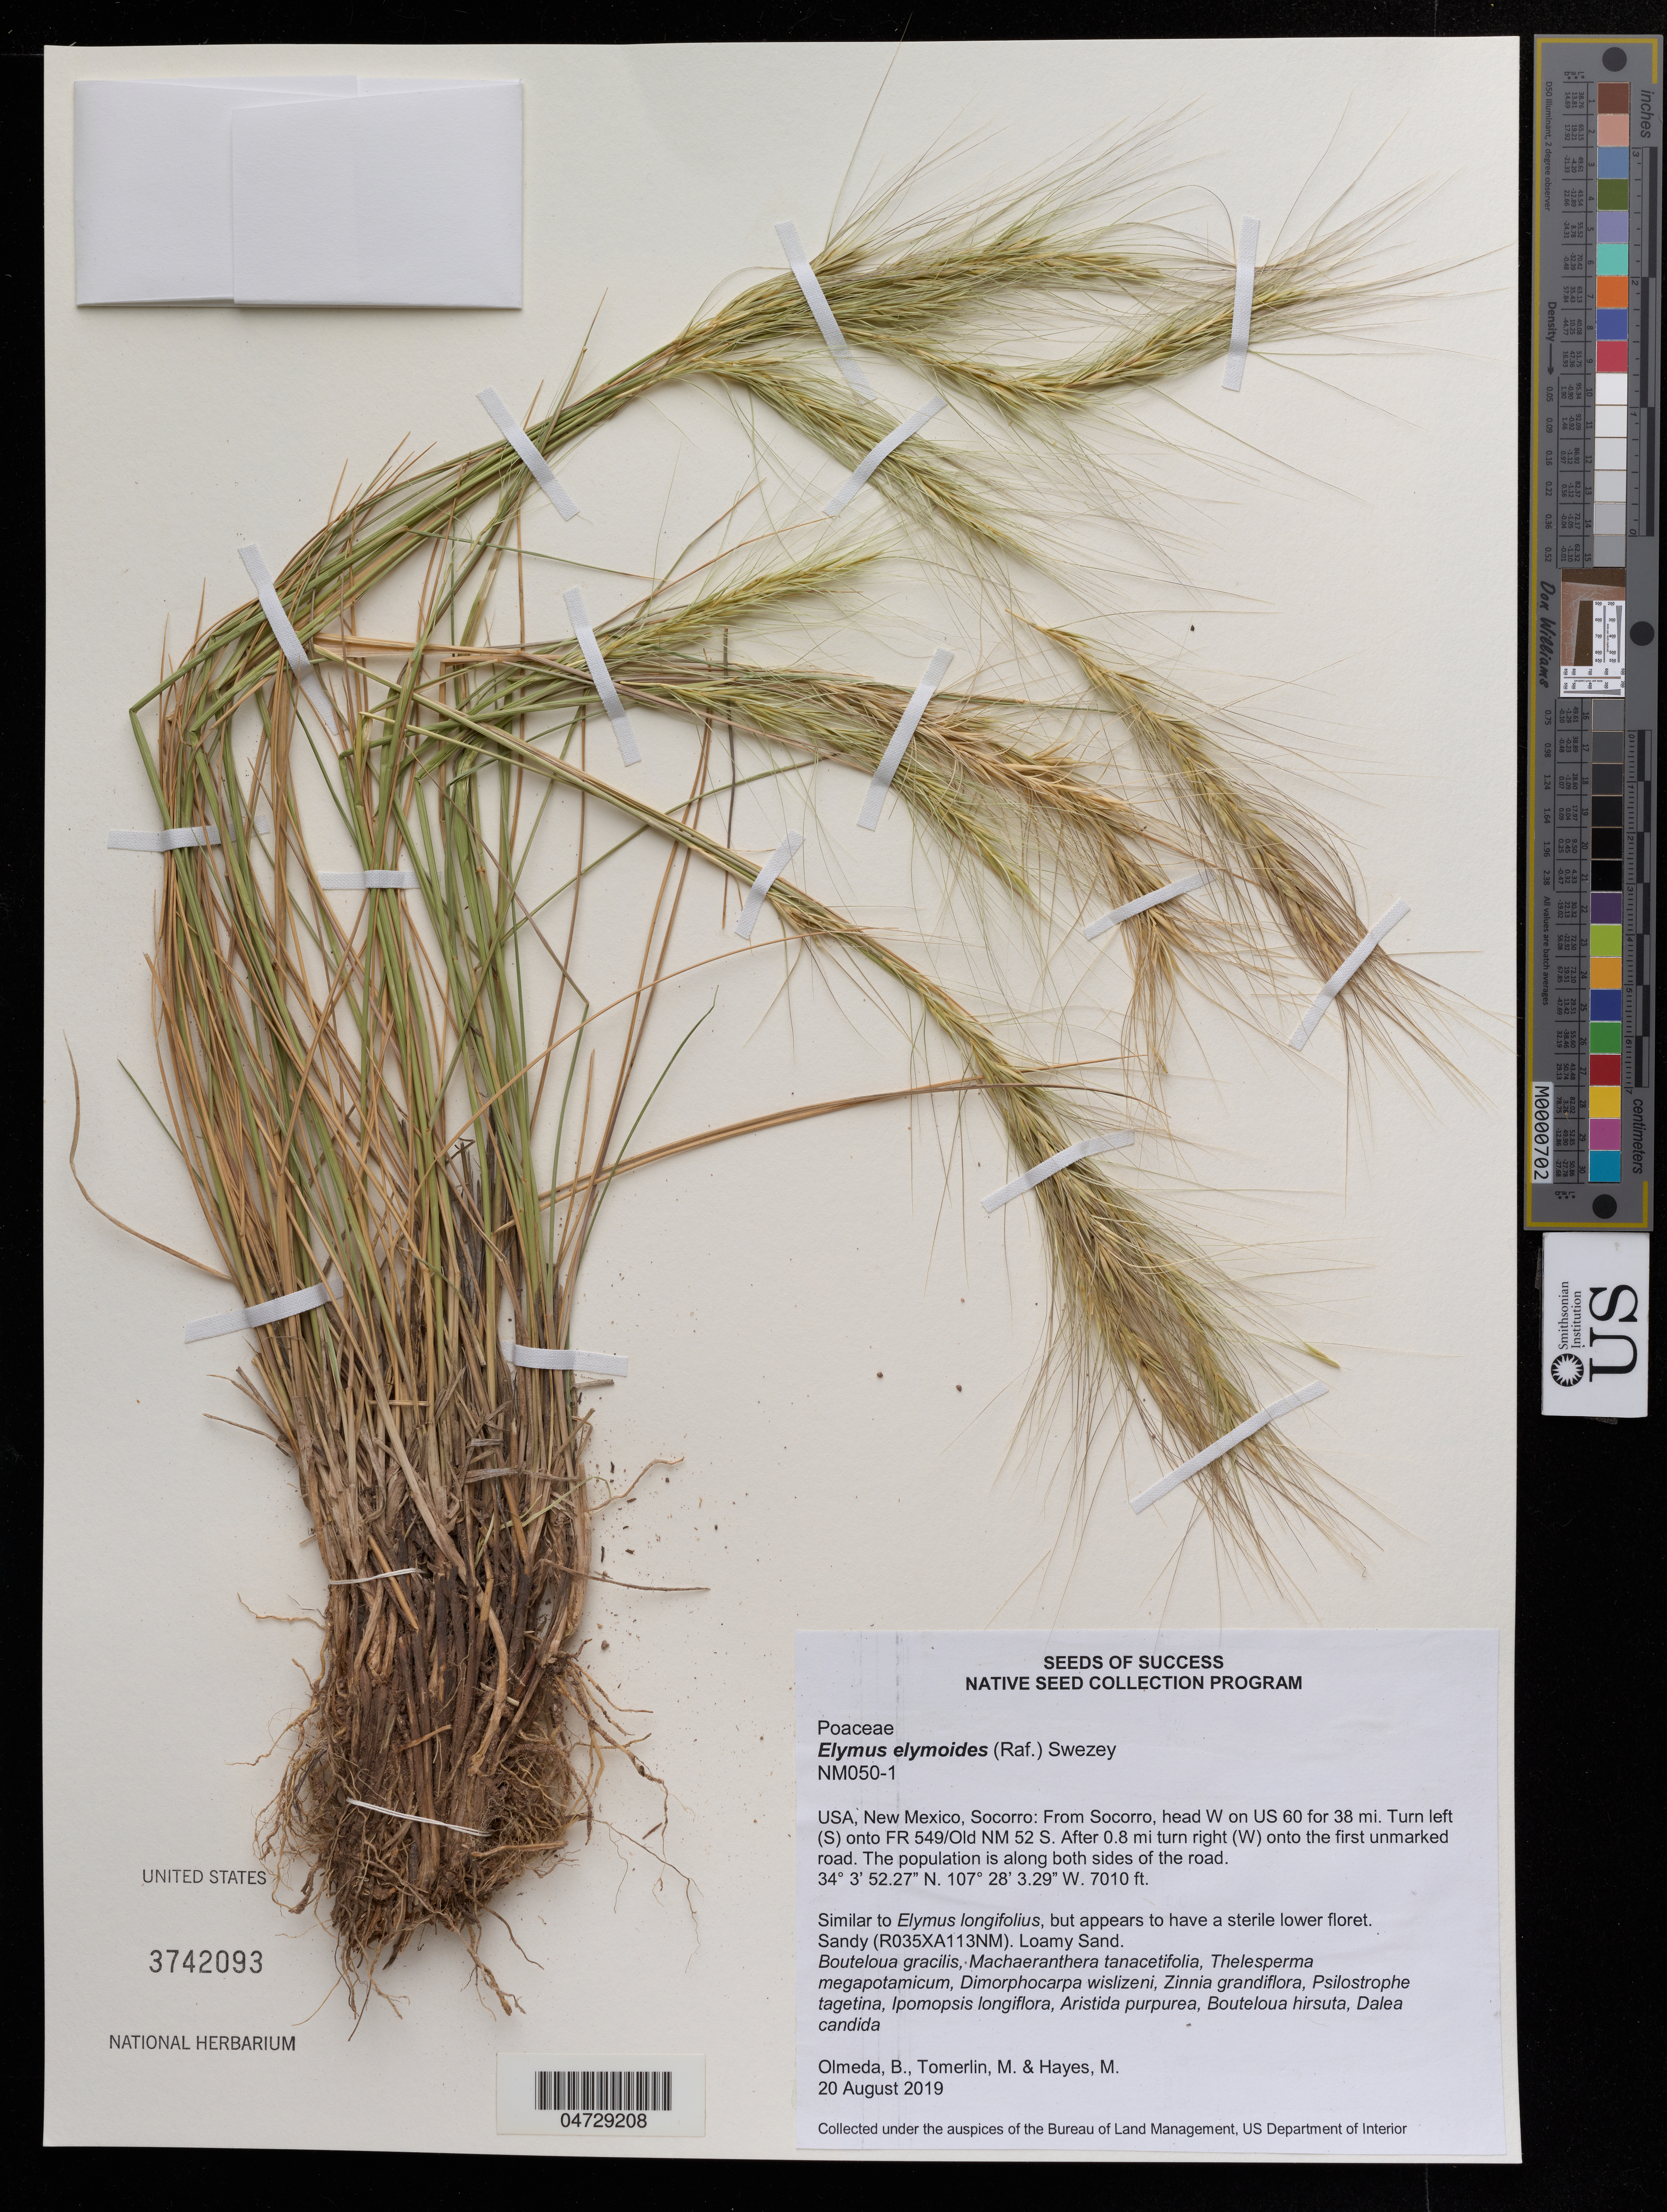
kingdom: Plantae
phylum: Tracheophyta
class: Liliopsida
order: Poales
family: Poaceae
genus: Elymus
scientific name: Elymus elymoides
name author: (Raf.) Swezey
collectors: B. Olmeda, M. Tomerlin & M. Hayes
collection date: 2019-08-20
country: United States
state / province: New Mexico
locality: Socorro: From Soccoro, head W on US 60 for 38 mi. Turn left (S) onto FR 549/Old NM 52 S. After 0.8 mi turn right (W) onto the first unmarked road.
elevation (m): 2137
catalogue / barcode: US 3742093